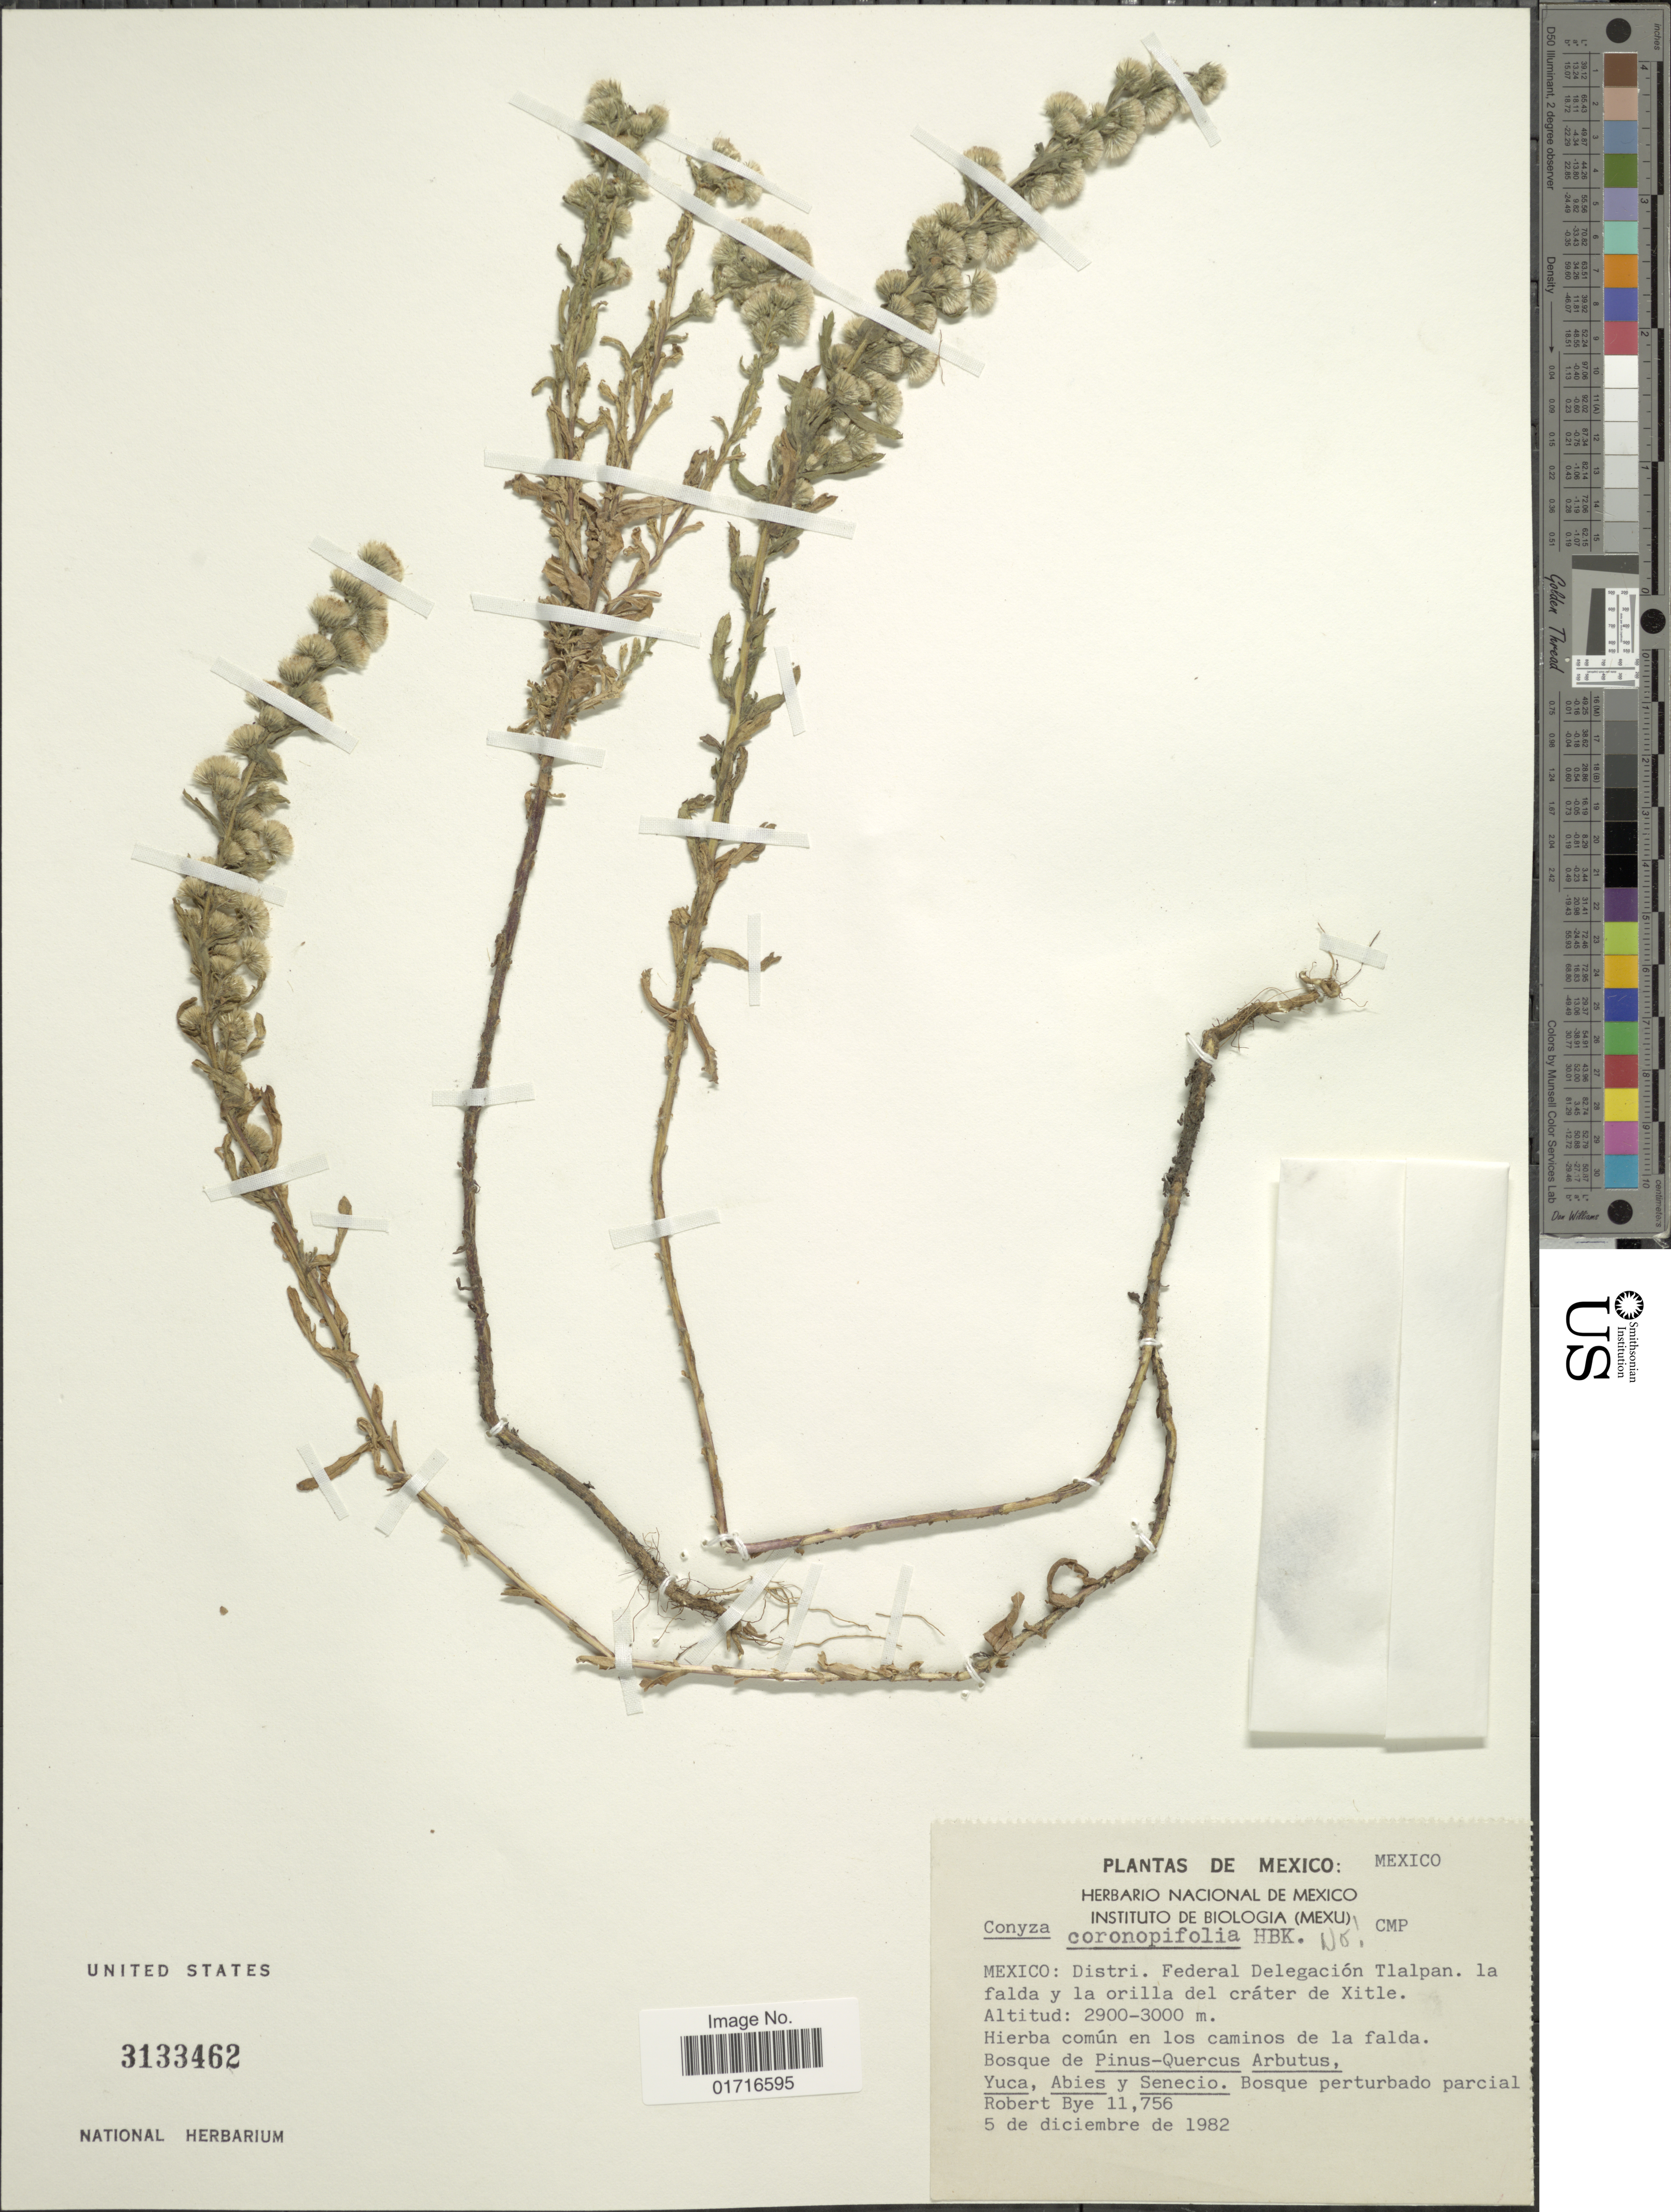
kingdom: Plantae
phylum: Tracheophyta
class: Magnoliopsida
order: Asterales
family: Asteraceae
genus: Conyza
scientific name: Conyza schiedeana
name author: (Less.) Cronq.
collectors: R. A. Bye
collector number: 11756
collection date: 1982-12-05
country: Mexico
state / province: Distrito Federal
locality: Mexico: Distri. Federal Delegacion Tlalpan, la falda y la orilla del crater de Xitle.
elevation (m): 2900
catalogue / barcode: US 3133462